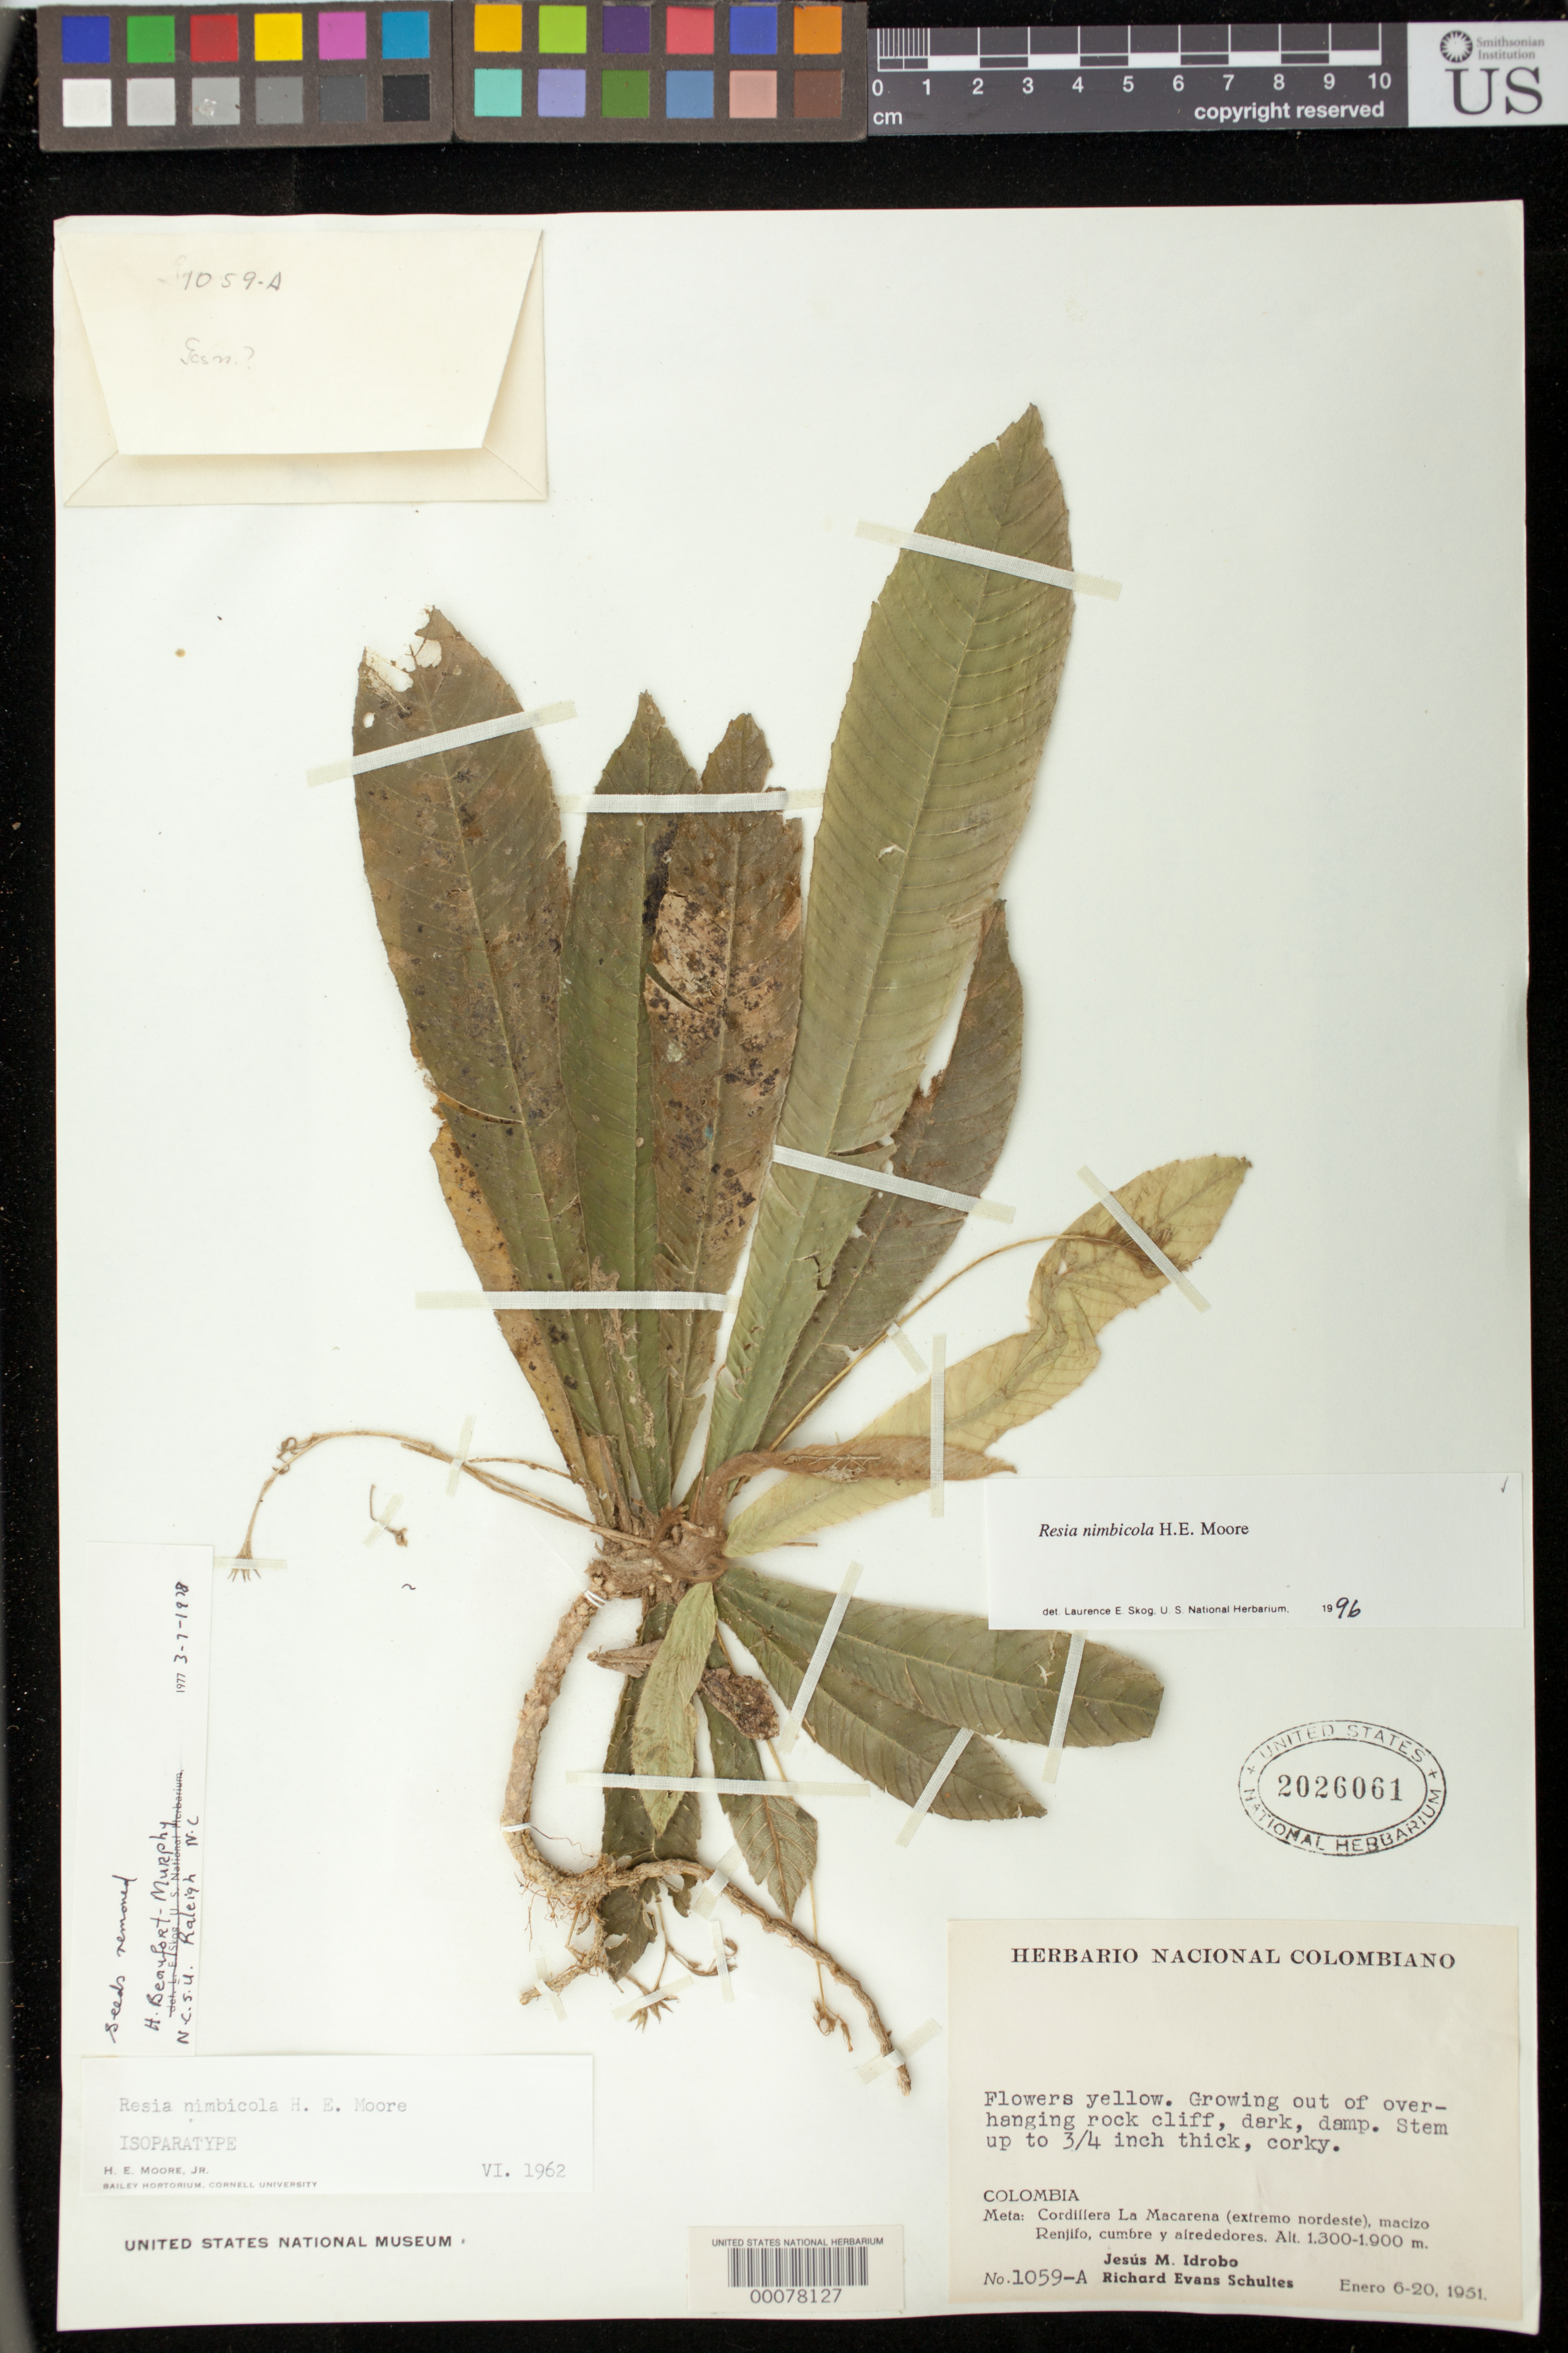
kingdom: Plantae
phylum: Tracheophyta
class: Magnoliopsida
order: Lamiales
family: Gesneriaceae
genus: Resia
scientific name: Resia nimbicola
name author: H.E. Moore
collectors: J. M. Idrobo & R. E. Schultes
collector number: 1059 A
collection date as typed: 6-20 Jan 1951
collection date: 1951-01-06/1951-01-20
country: Colombia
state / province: Meta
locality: Cordillera La Macarena (extremo nordeste), macizo Renijifo, cumbre y alrededores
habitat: Growing out of overhanging rock cliff, dark, damp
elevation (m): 1300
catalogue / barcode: US 2026061